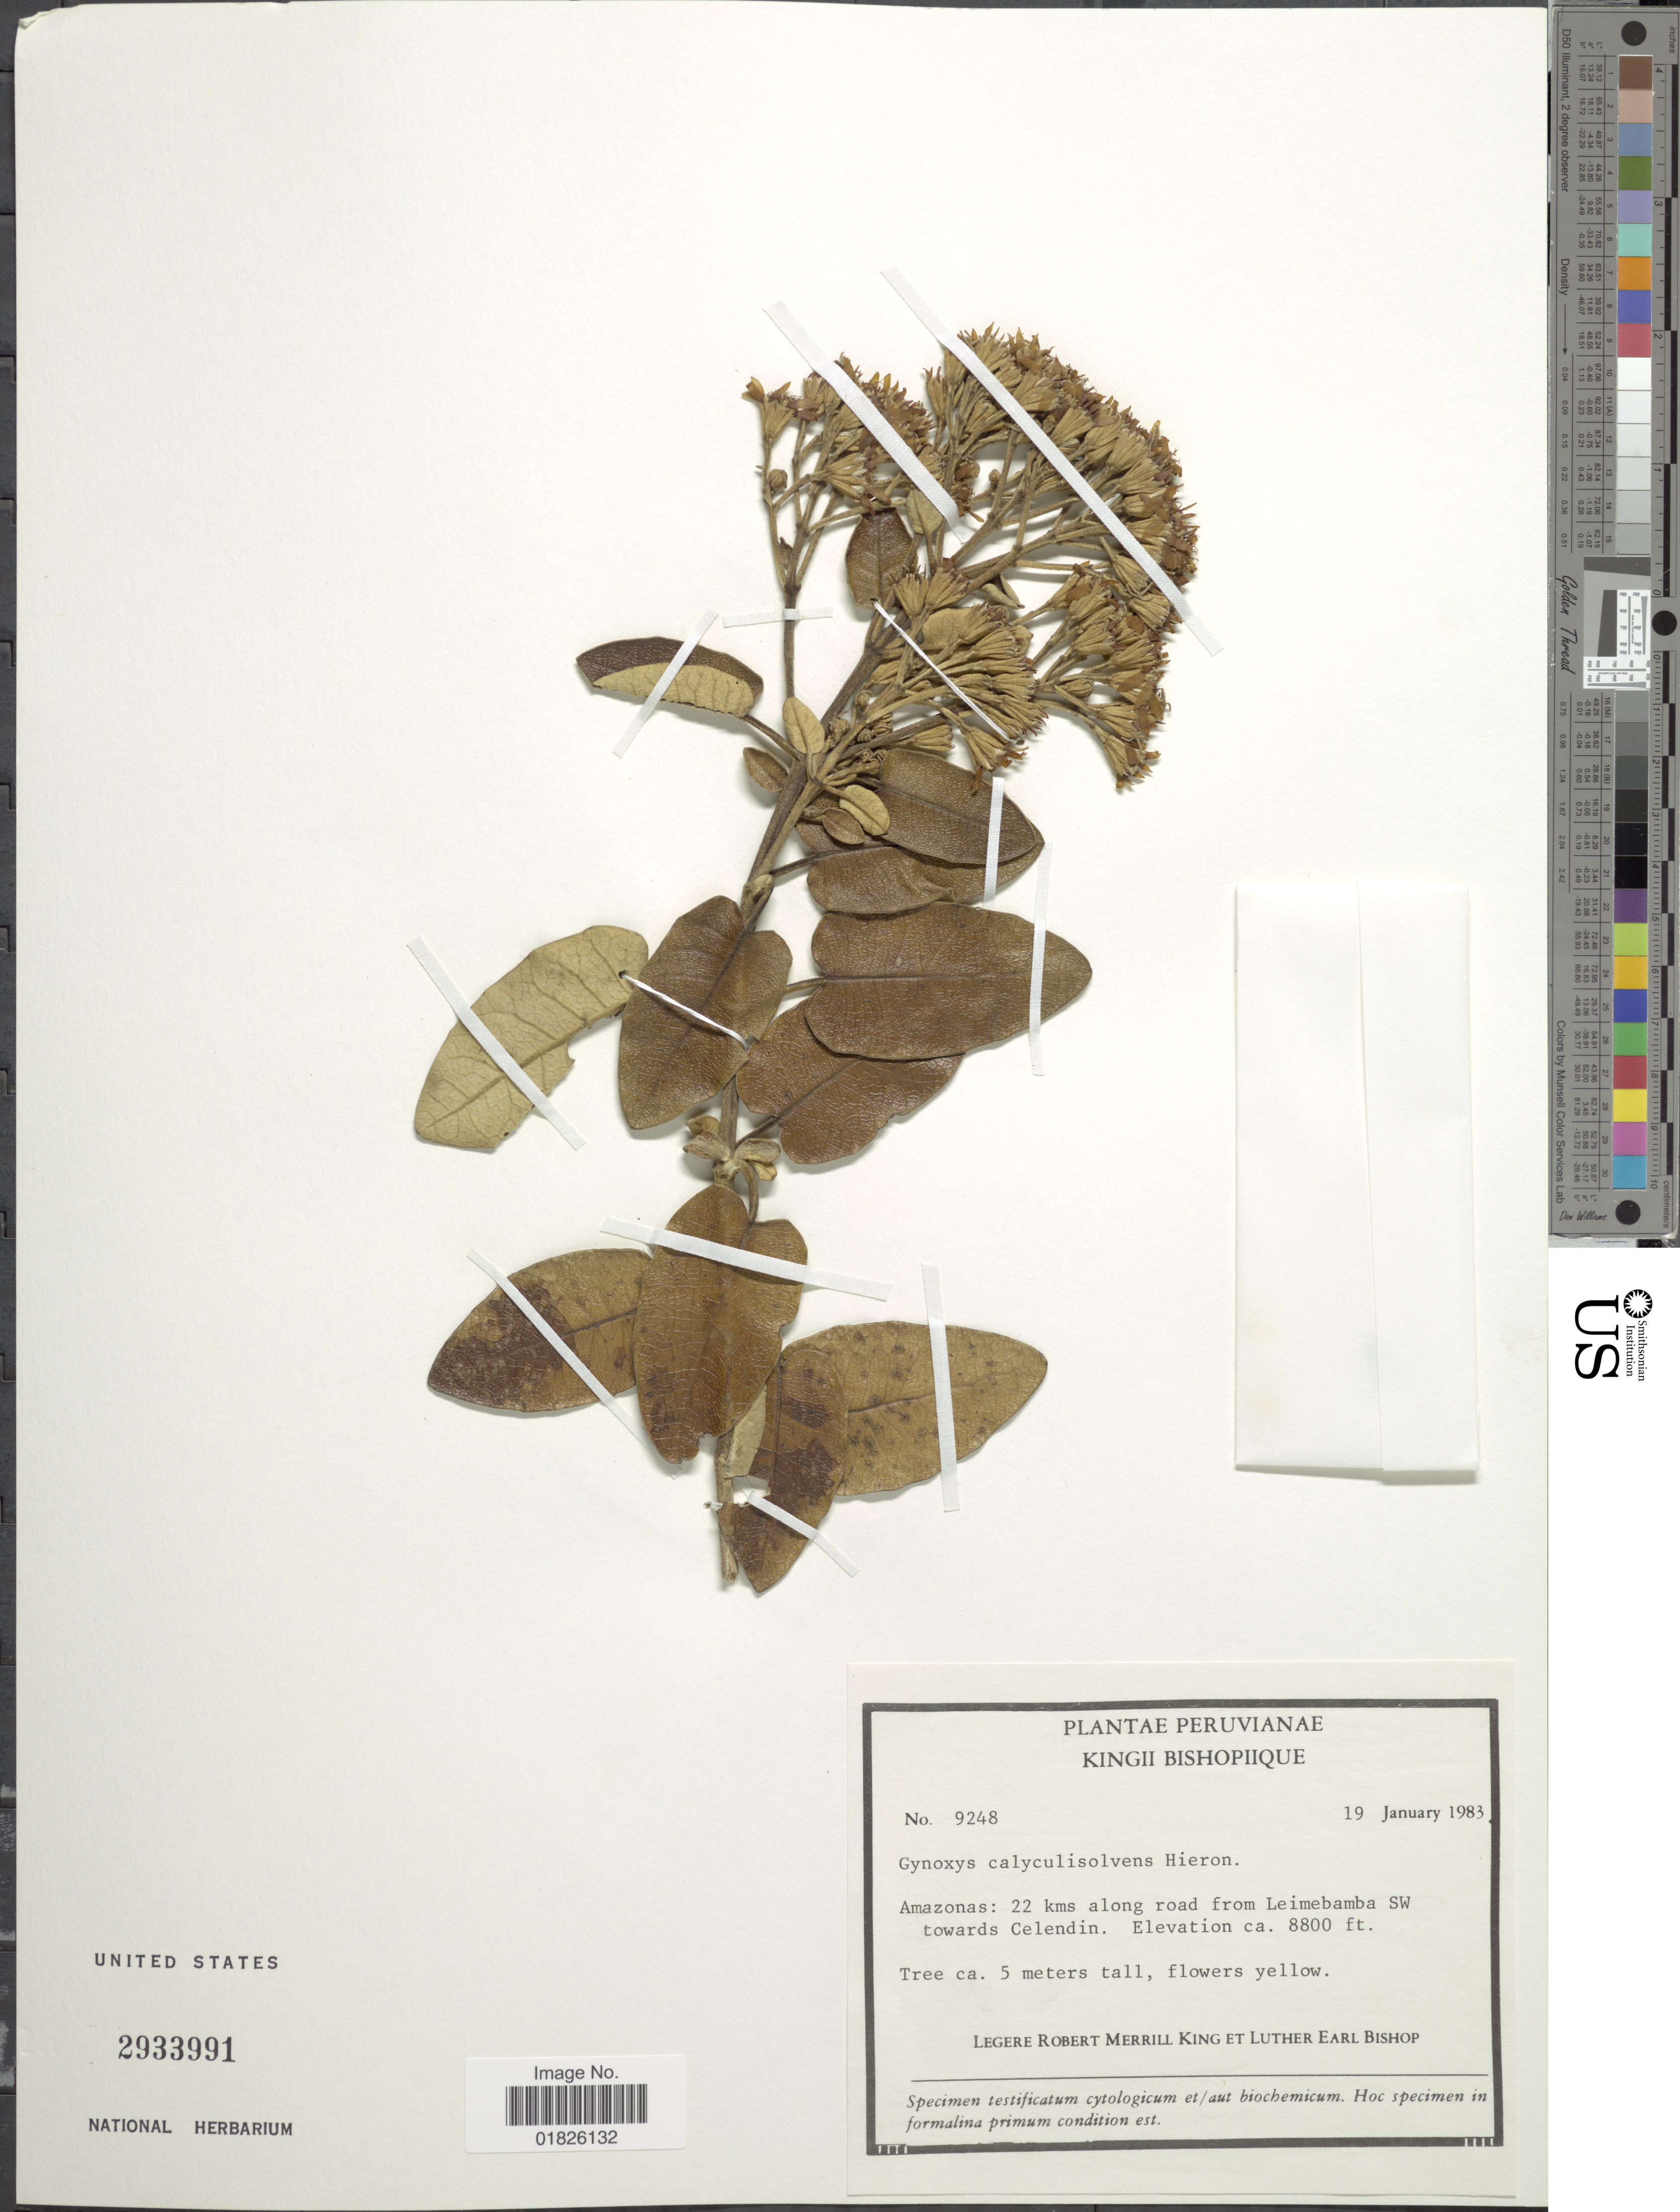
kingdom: Plantae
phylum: Tracheophyta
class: Magnoliopsida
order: Asterales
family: Asteraceae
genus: Gynoxys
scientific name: Gynoxys calyculisolvens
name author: Hieron.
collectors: R. M. King & L. E. Bishop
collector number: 9248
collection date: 1983-01-19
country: Peru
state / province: Amazonas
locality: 22 kms along road from Leimebamba SW towards Celendin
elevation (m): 2682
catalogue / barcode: US 2933991